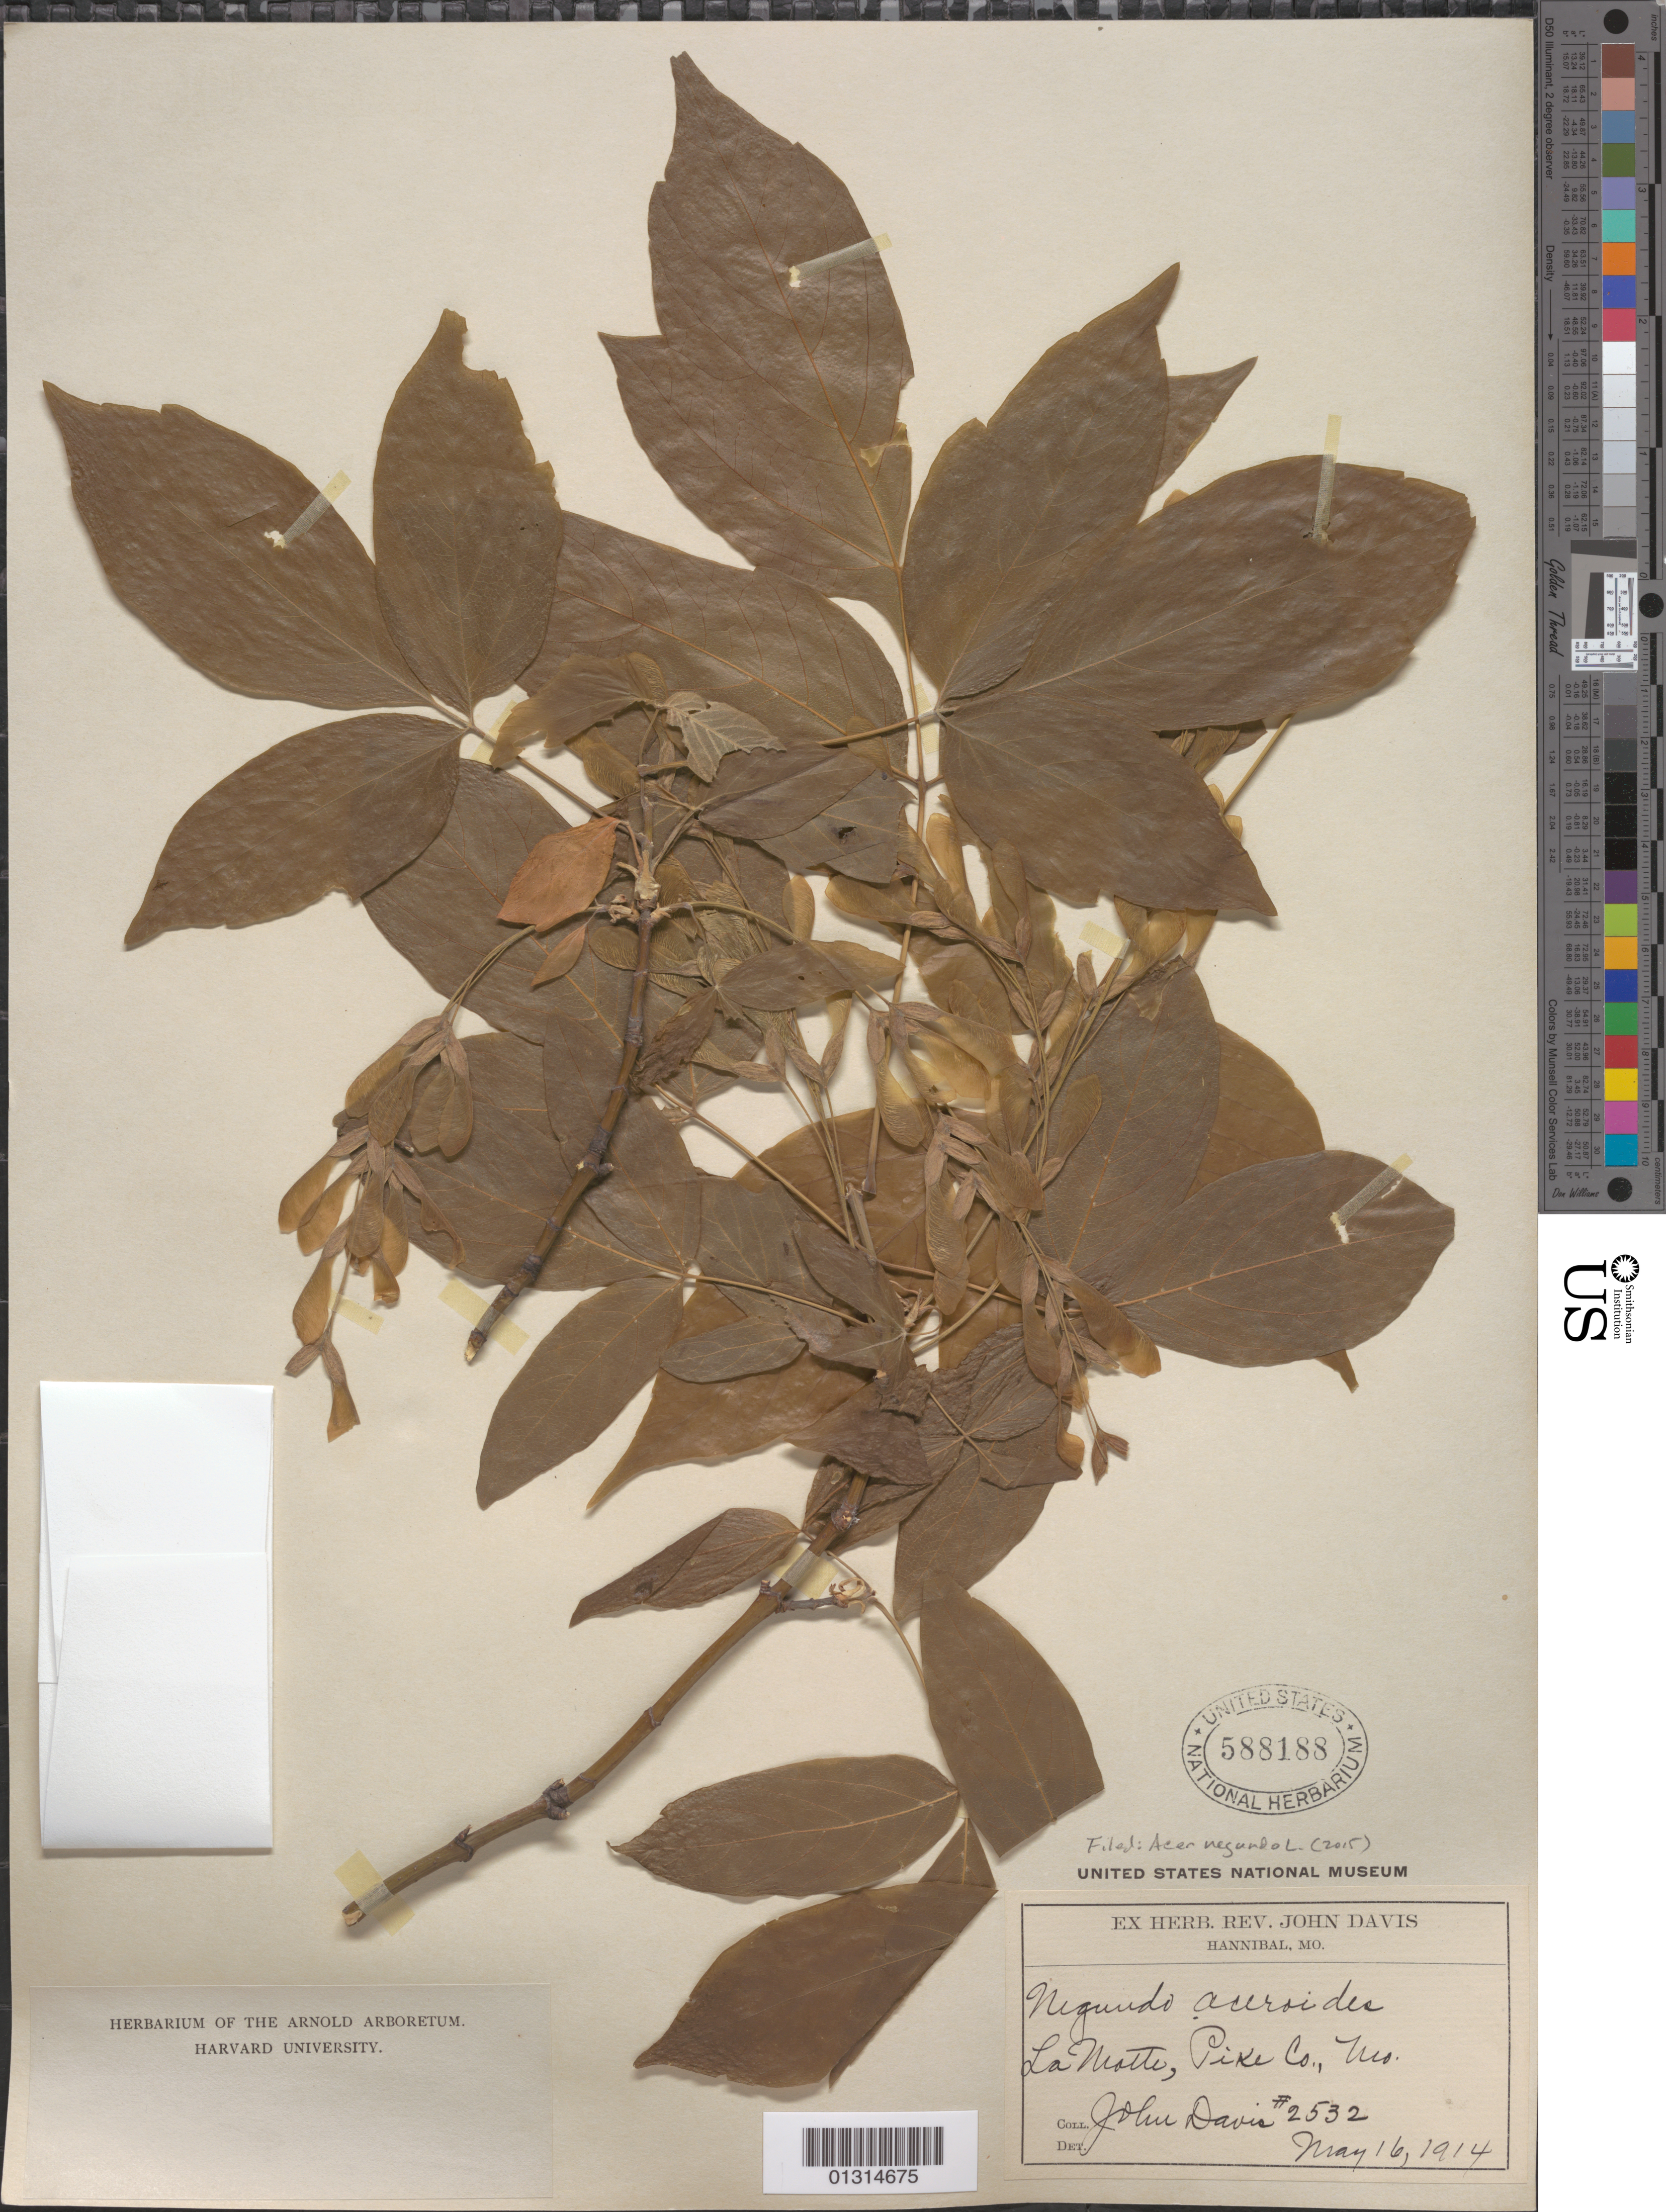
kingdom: Plantae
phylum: Tracheophyta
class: Magnoliopsida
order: Sapindales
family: Sapindaceae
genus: Acer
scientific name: Acer negundo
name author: L.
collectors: J. Davis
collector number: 2532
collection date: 1914-05-16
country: United States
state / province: Missouri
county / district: Pike County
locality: Pike County, La Motte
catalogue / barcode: US 588188